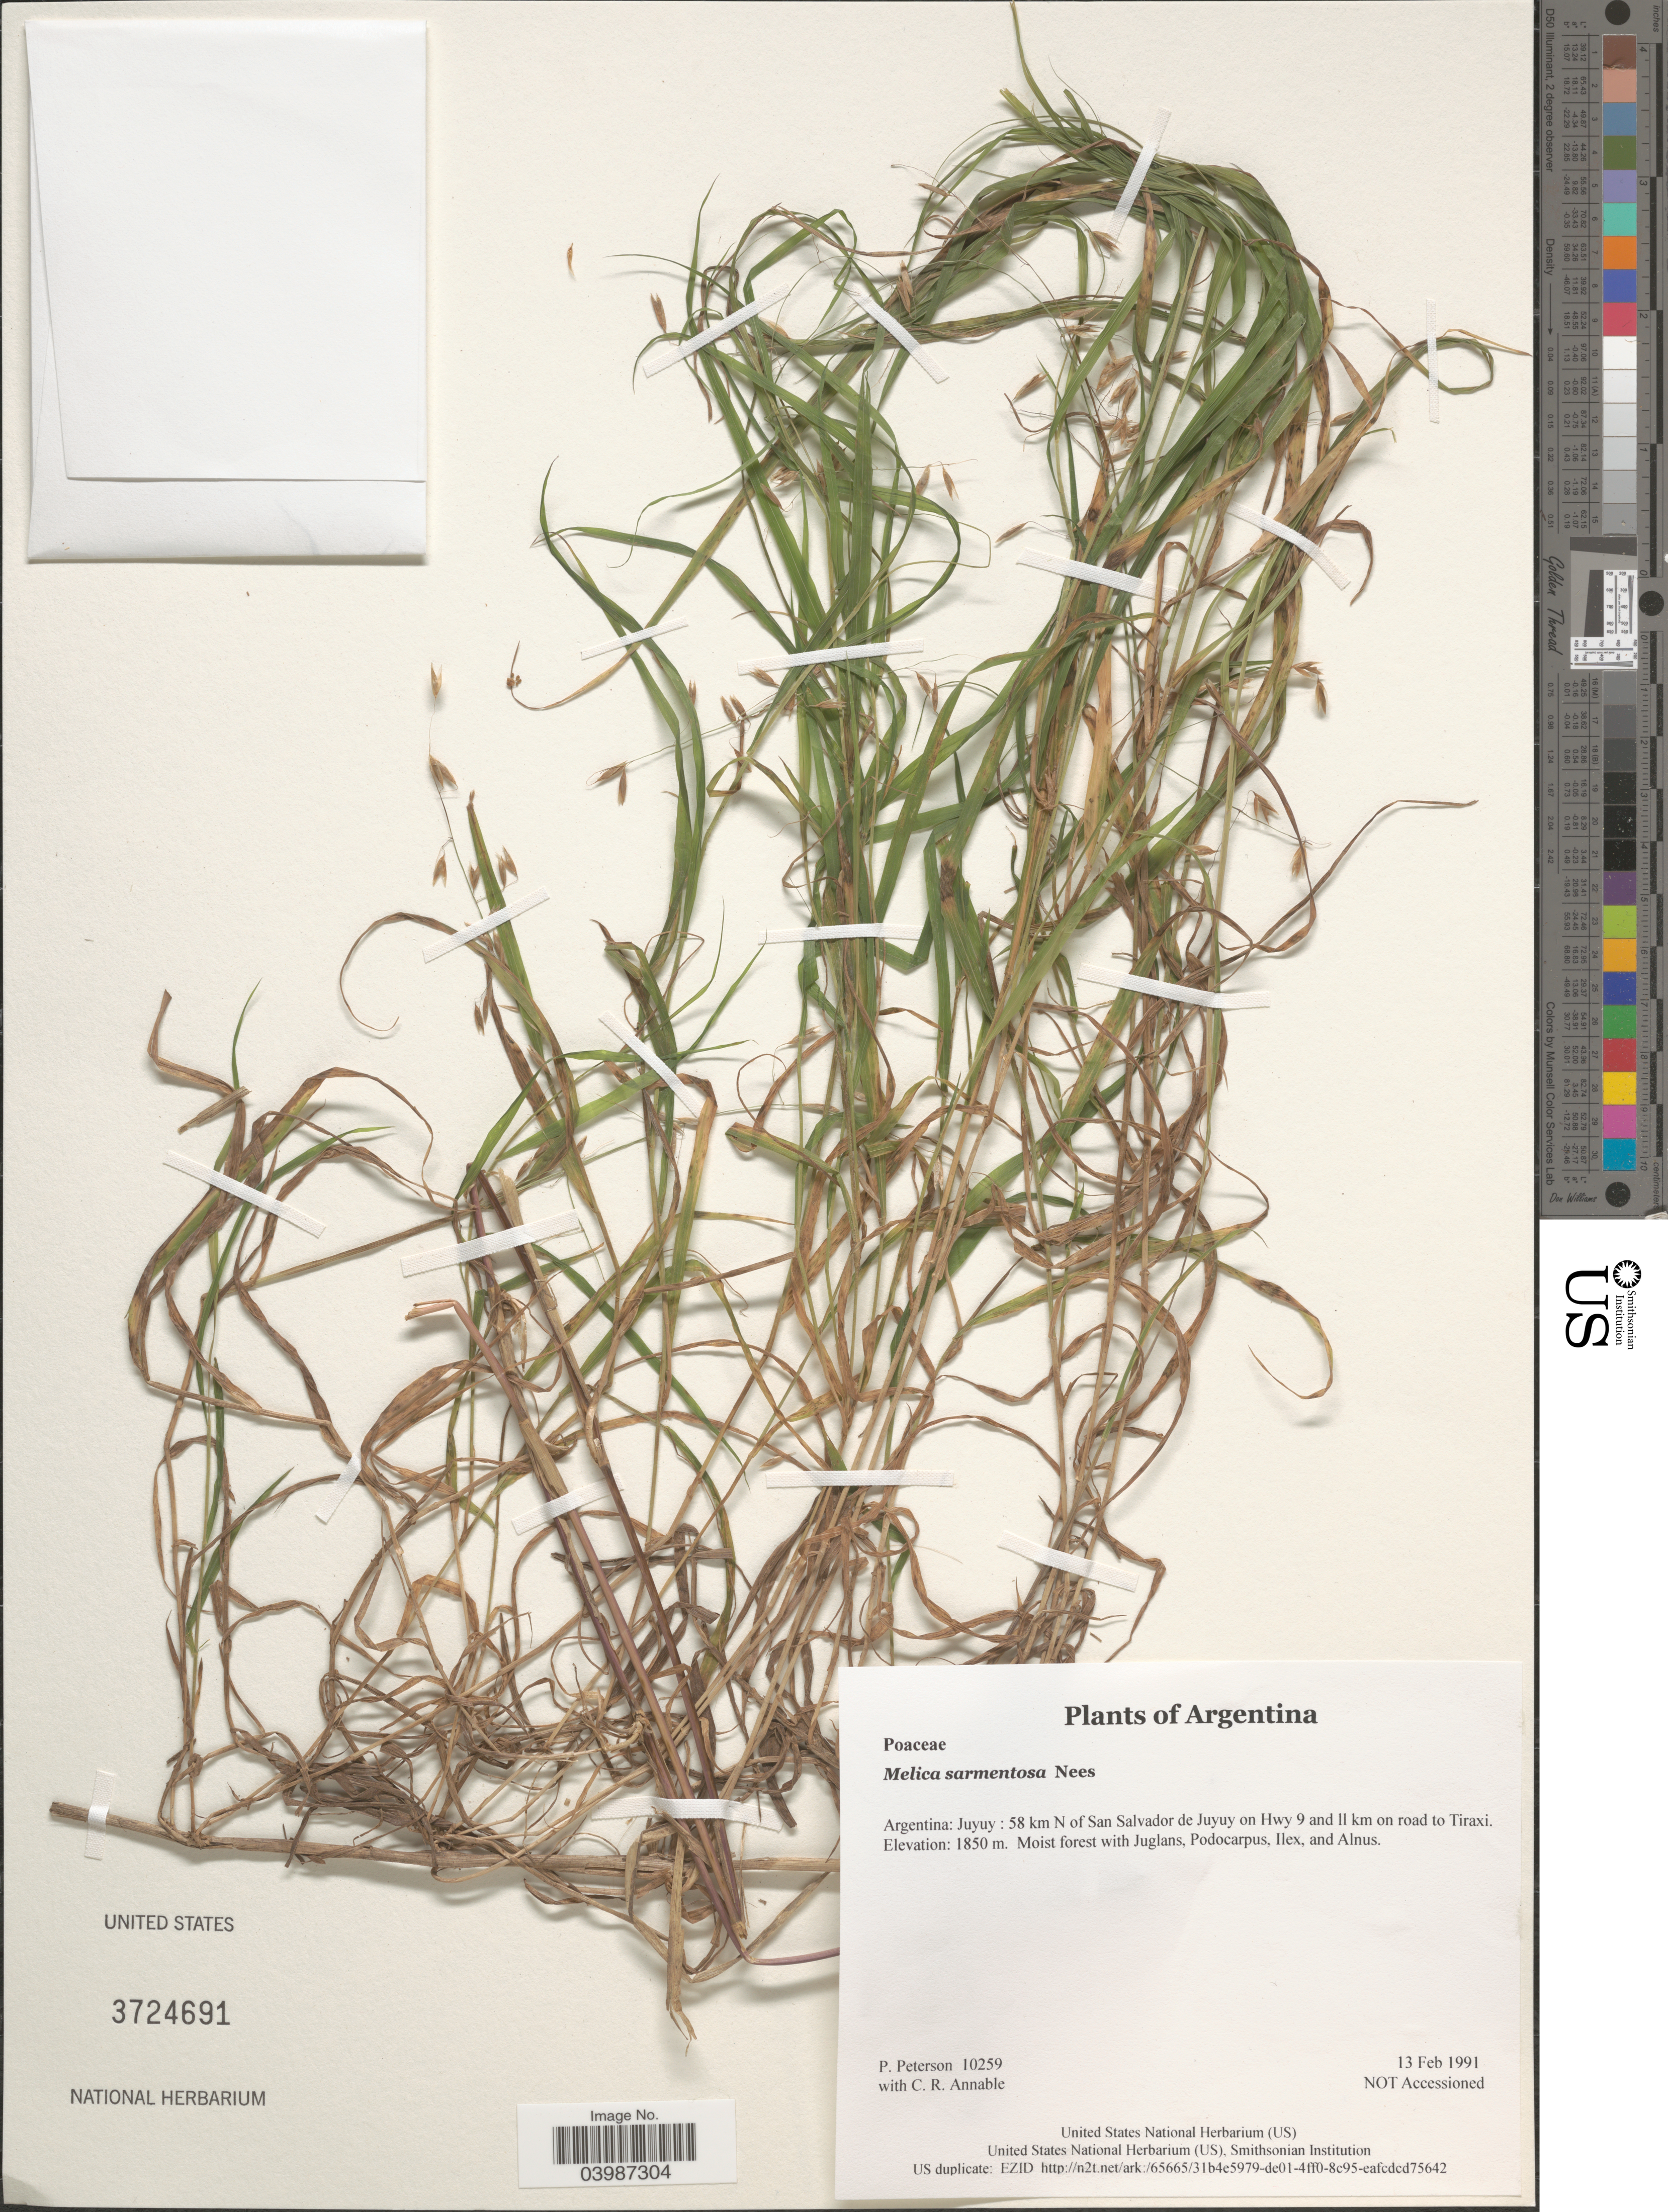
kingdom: Plantae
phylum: Tracheophyta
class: Liliopsida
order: Poales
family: Poaceae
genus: Melica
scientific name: Melica sarmentosa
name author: Nees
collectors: P. Peterson & C. R. Annable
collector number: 10259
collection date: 1991-02-13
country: Argentina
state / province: Jujuy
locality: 58 km N of San Salvador de Juyuy on Hwy 9 and 11 km on road to Tiraxi.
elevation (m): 1850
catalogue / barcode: US 3724691